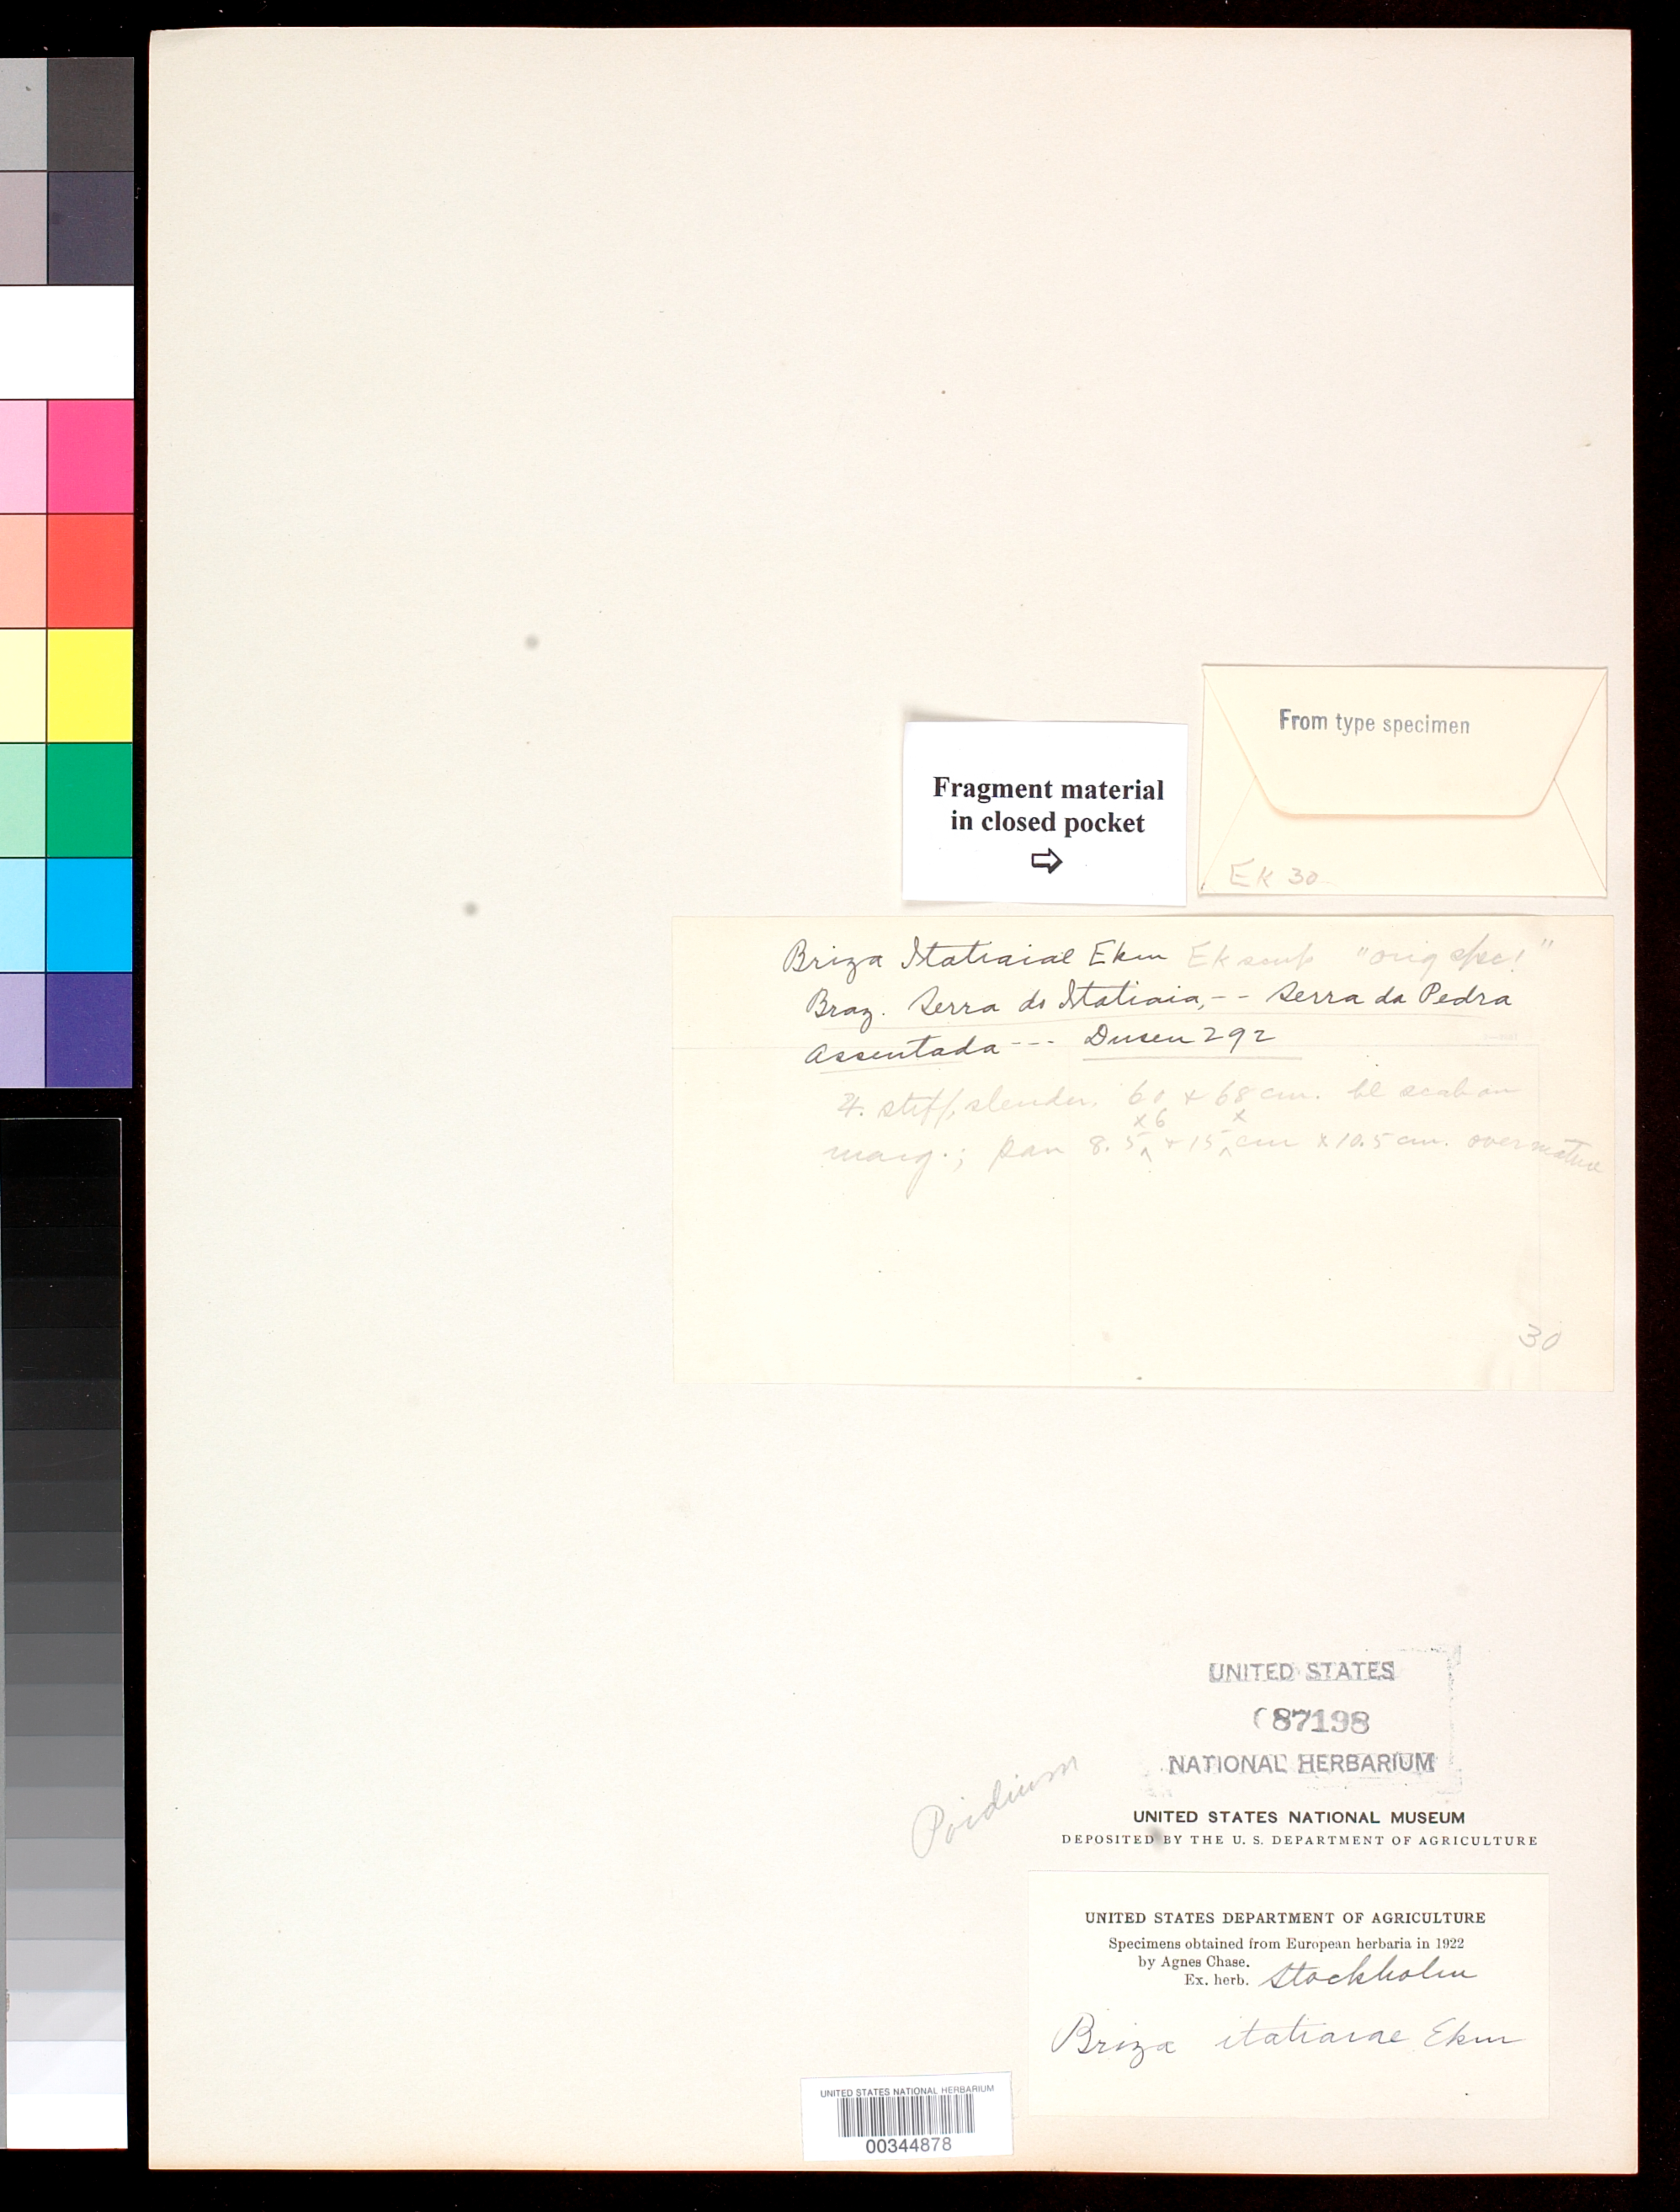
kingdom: Plantae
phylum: Tracheophyta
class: Liliopsida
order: Poales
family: Poaceae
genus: Briza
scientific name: Briza itatiaiae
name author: Ekman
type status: Isosyntype Fragment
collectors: P. Dusén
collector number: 292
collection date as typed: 19 May 1902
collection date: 1902-05-19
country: Brazil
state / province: Minas Gerais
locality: Serra do Itatiaia, monticulo serra Serra da Pedra Assentada.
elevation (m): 2400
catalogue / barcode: US 87198